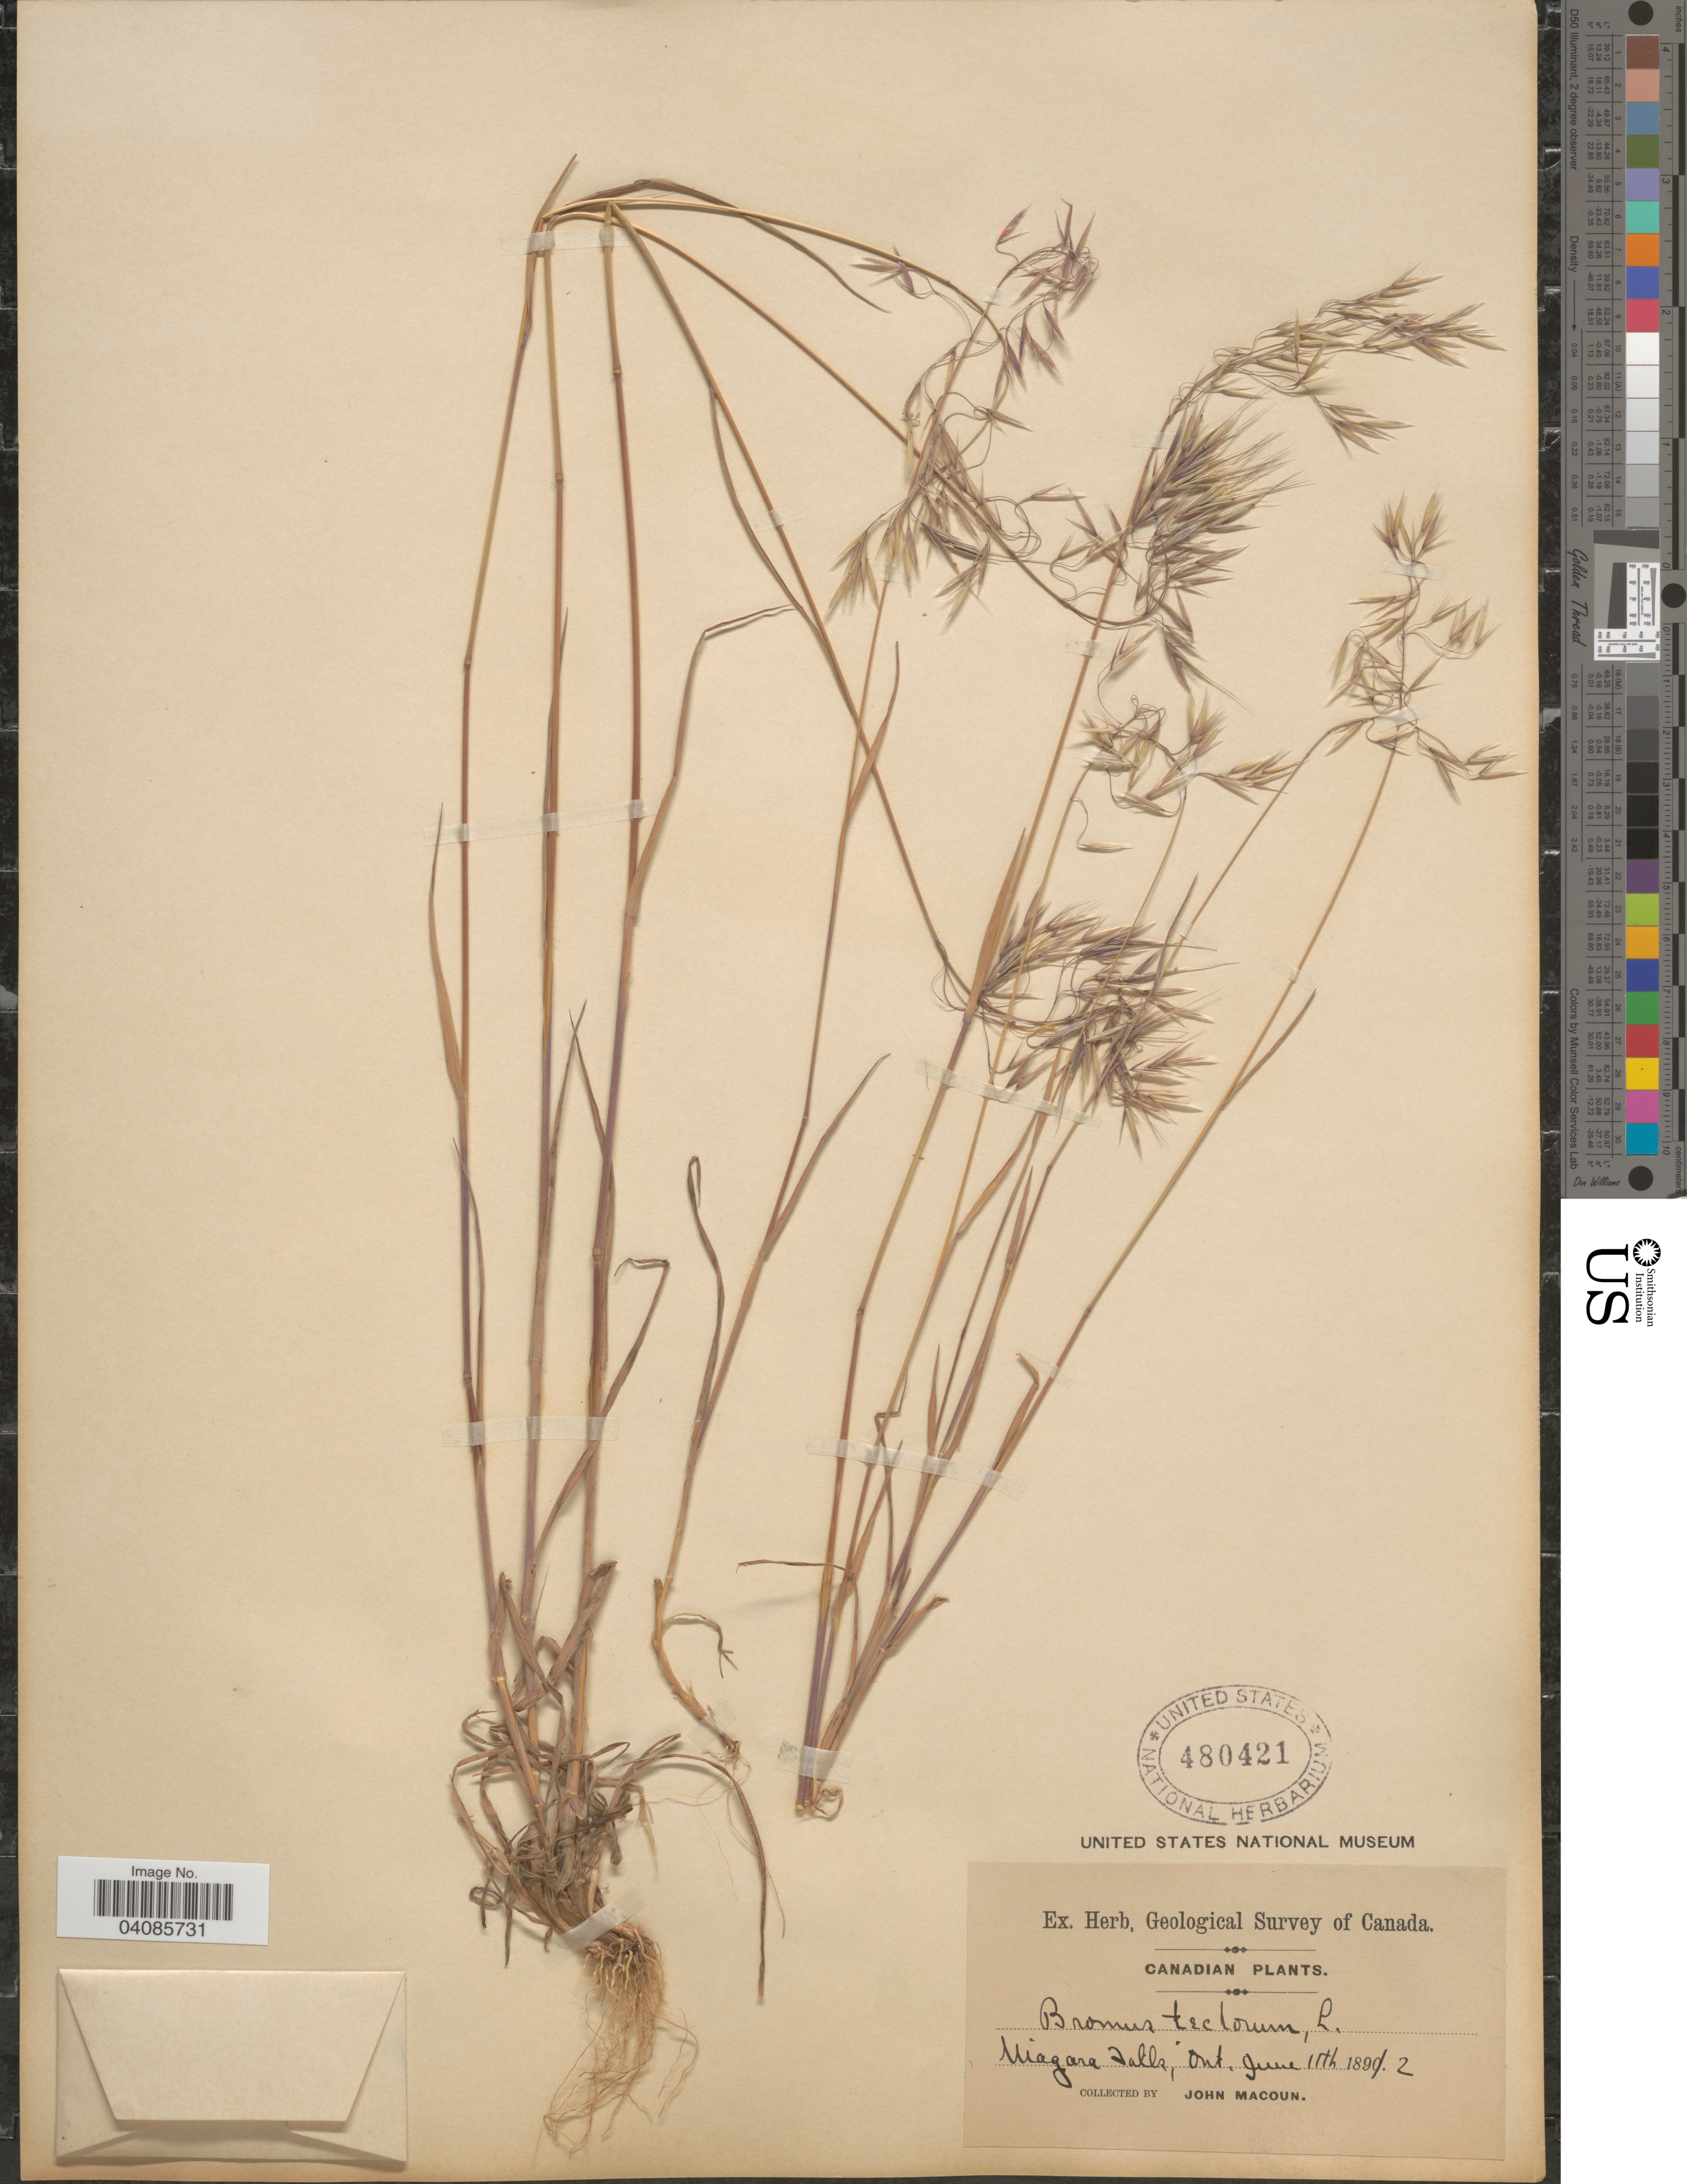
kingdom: Plantae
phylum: Tracheophyta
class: Liliopsida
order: Poales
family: Poaceae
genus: Bromus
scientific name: Bromus tectorum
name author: L.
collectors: J. Macoun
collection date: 1812-06-11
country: Canada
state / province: Ontario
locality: Herb. Geological Survey of Canada. Niagara Falls.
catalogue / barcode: US 480421